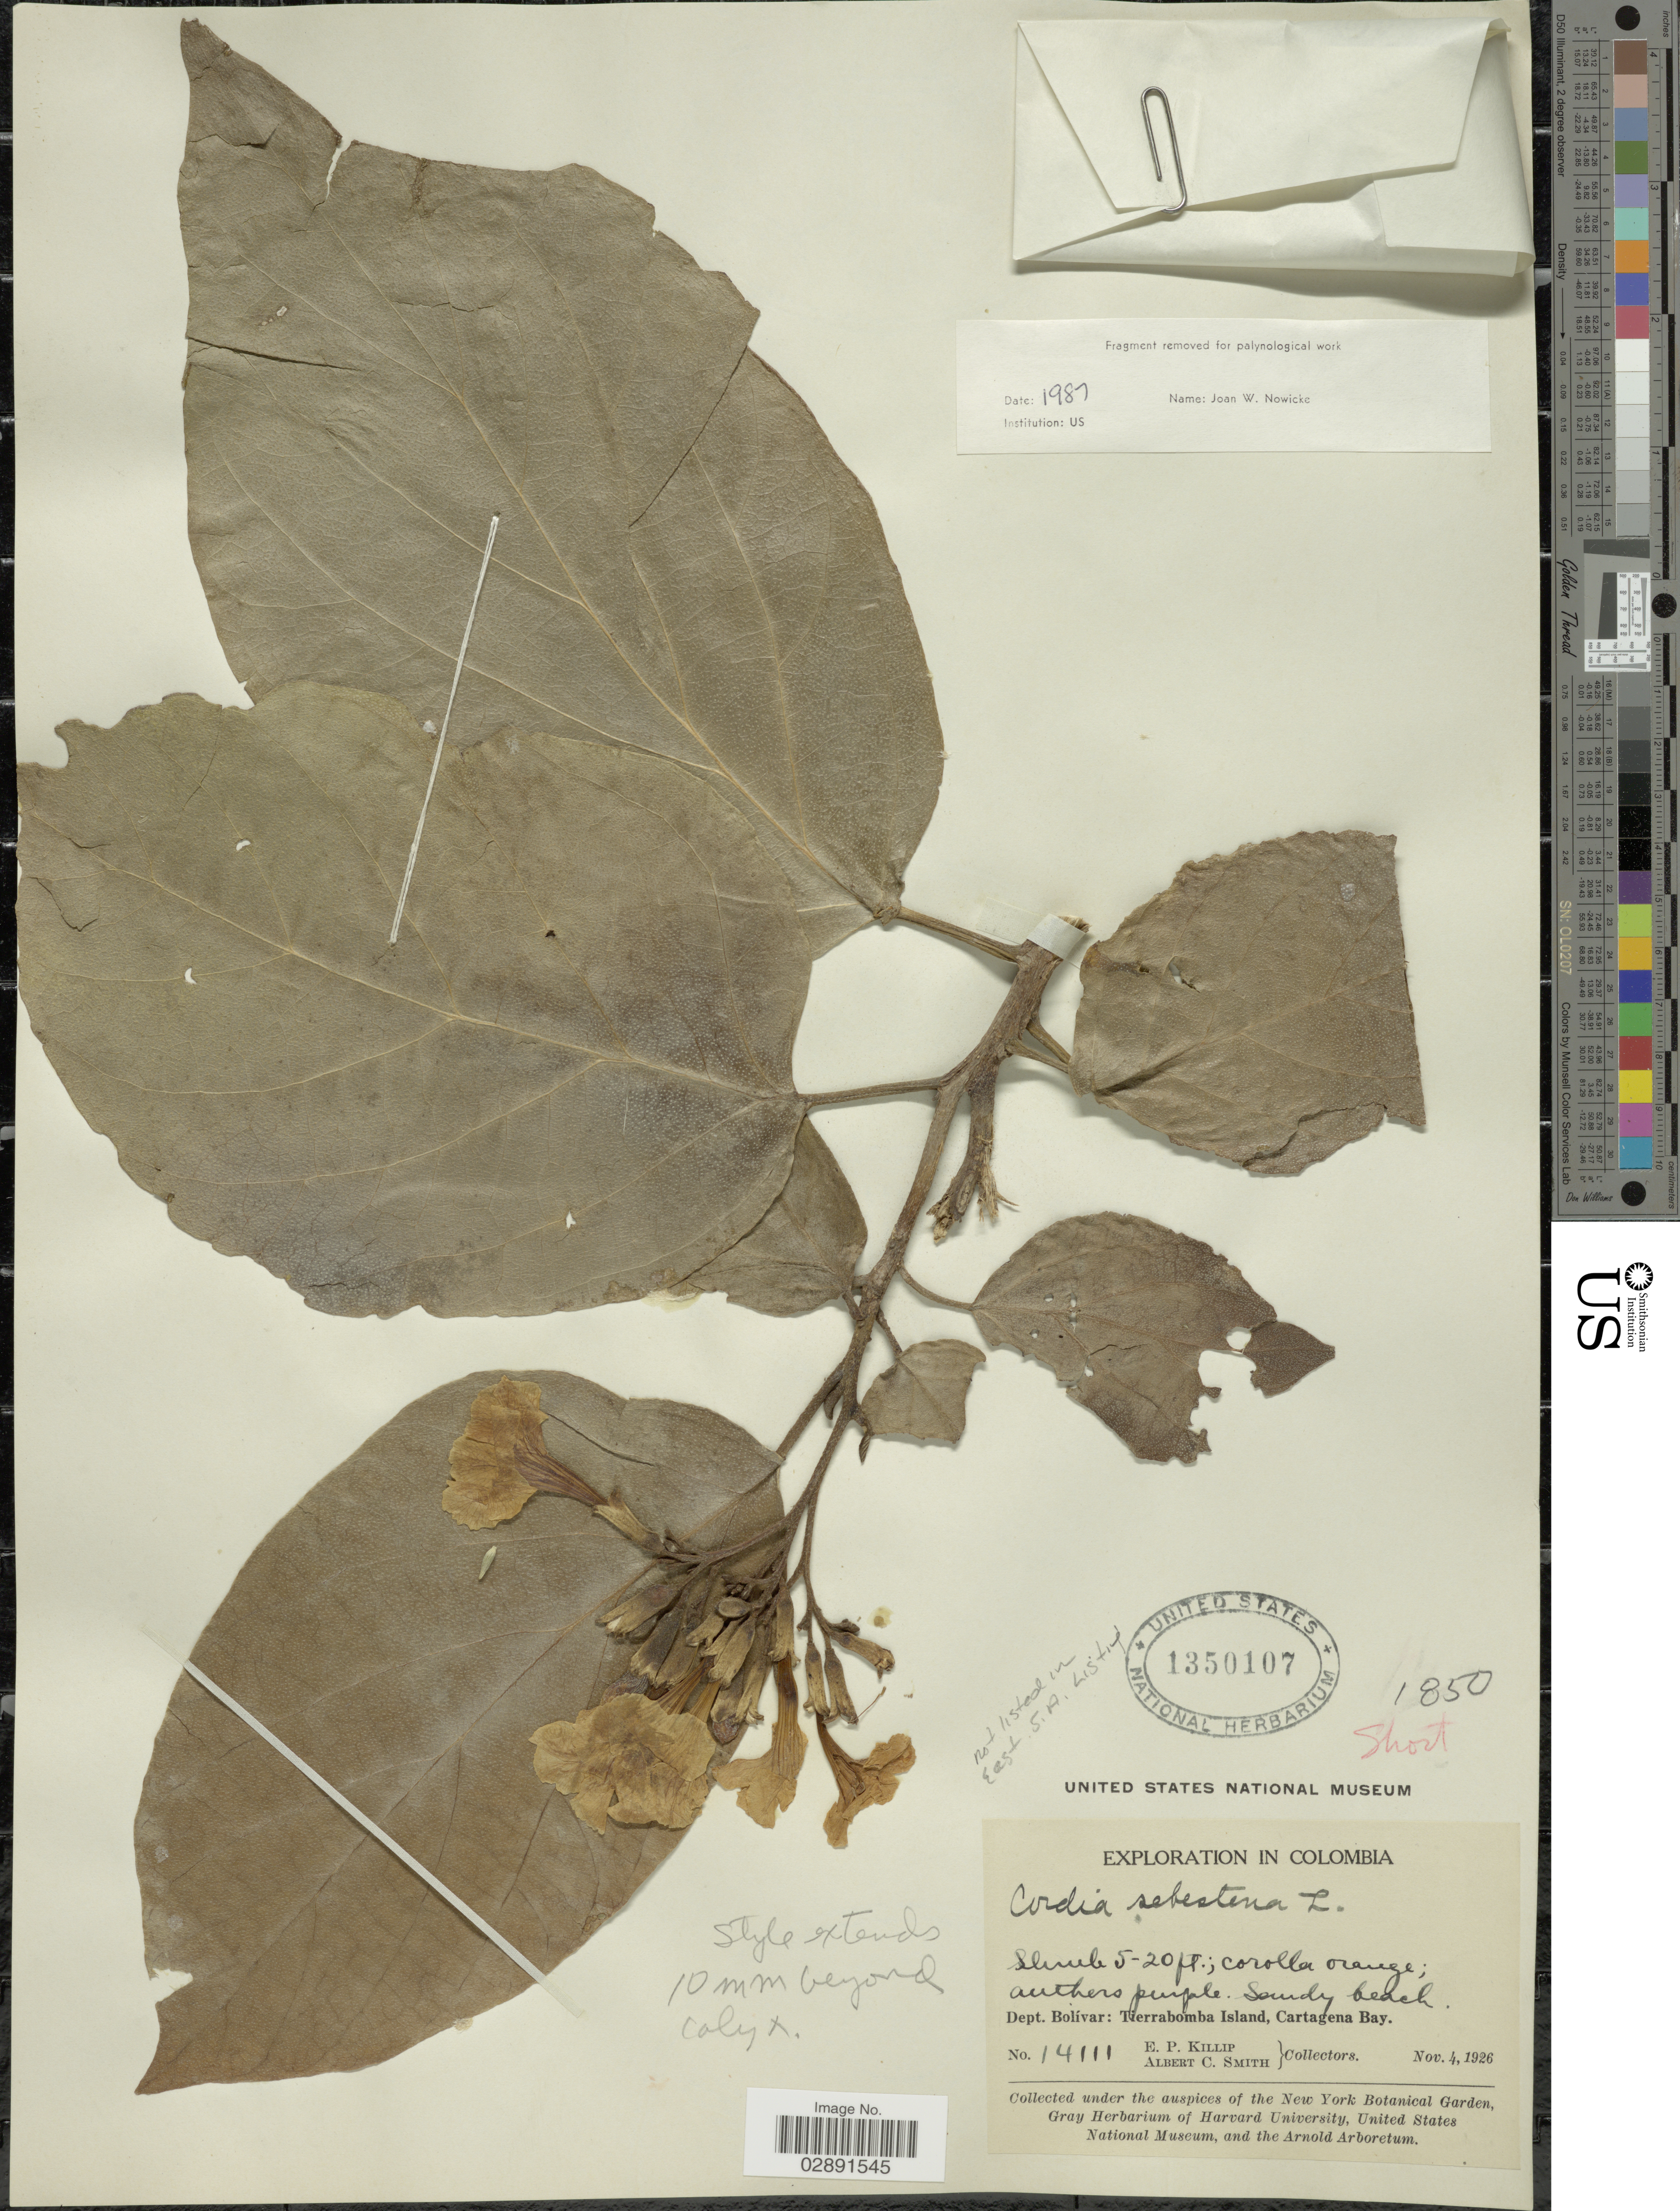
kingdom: Plantae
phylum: Tracheophyta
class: Magnoliopsida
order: Boraginales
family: Cordiaceae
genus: Cordia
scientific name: Cordia sebestena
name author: L.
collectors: E. P. Killip & A. C. Smith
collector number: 14111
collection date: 1926-11-04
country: Colombia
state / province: Bolívar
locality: Dept. Bolívar: Tierrabomba Island, Cartagena Bay.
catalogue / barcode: US 1350107